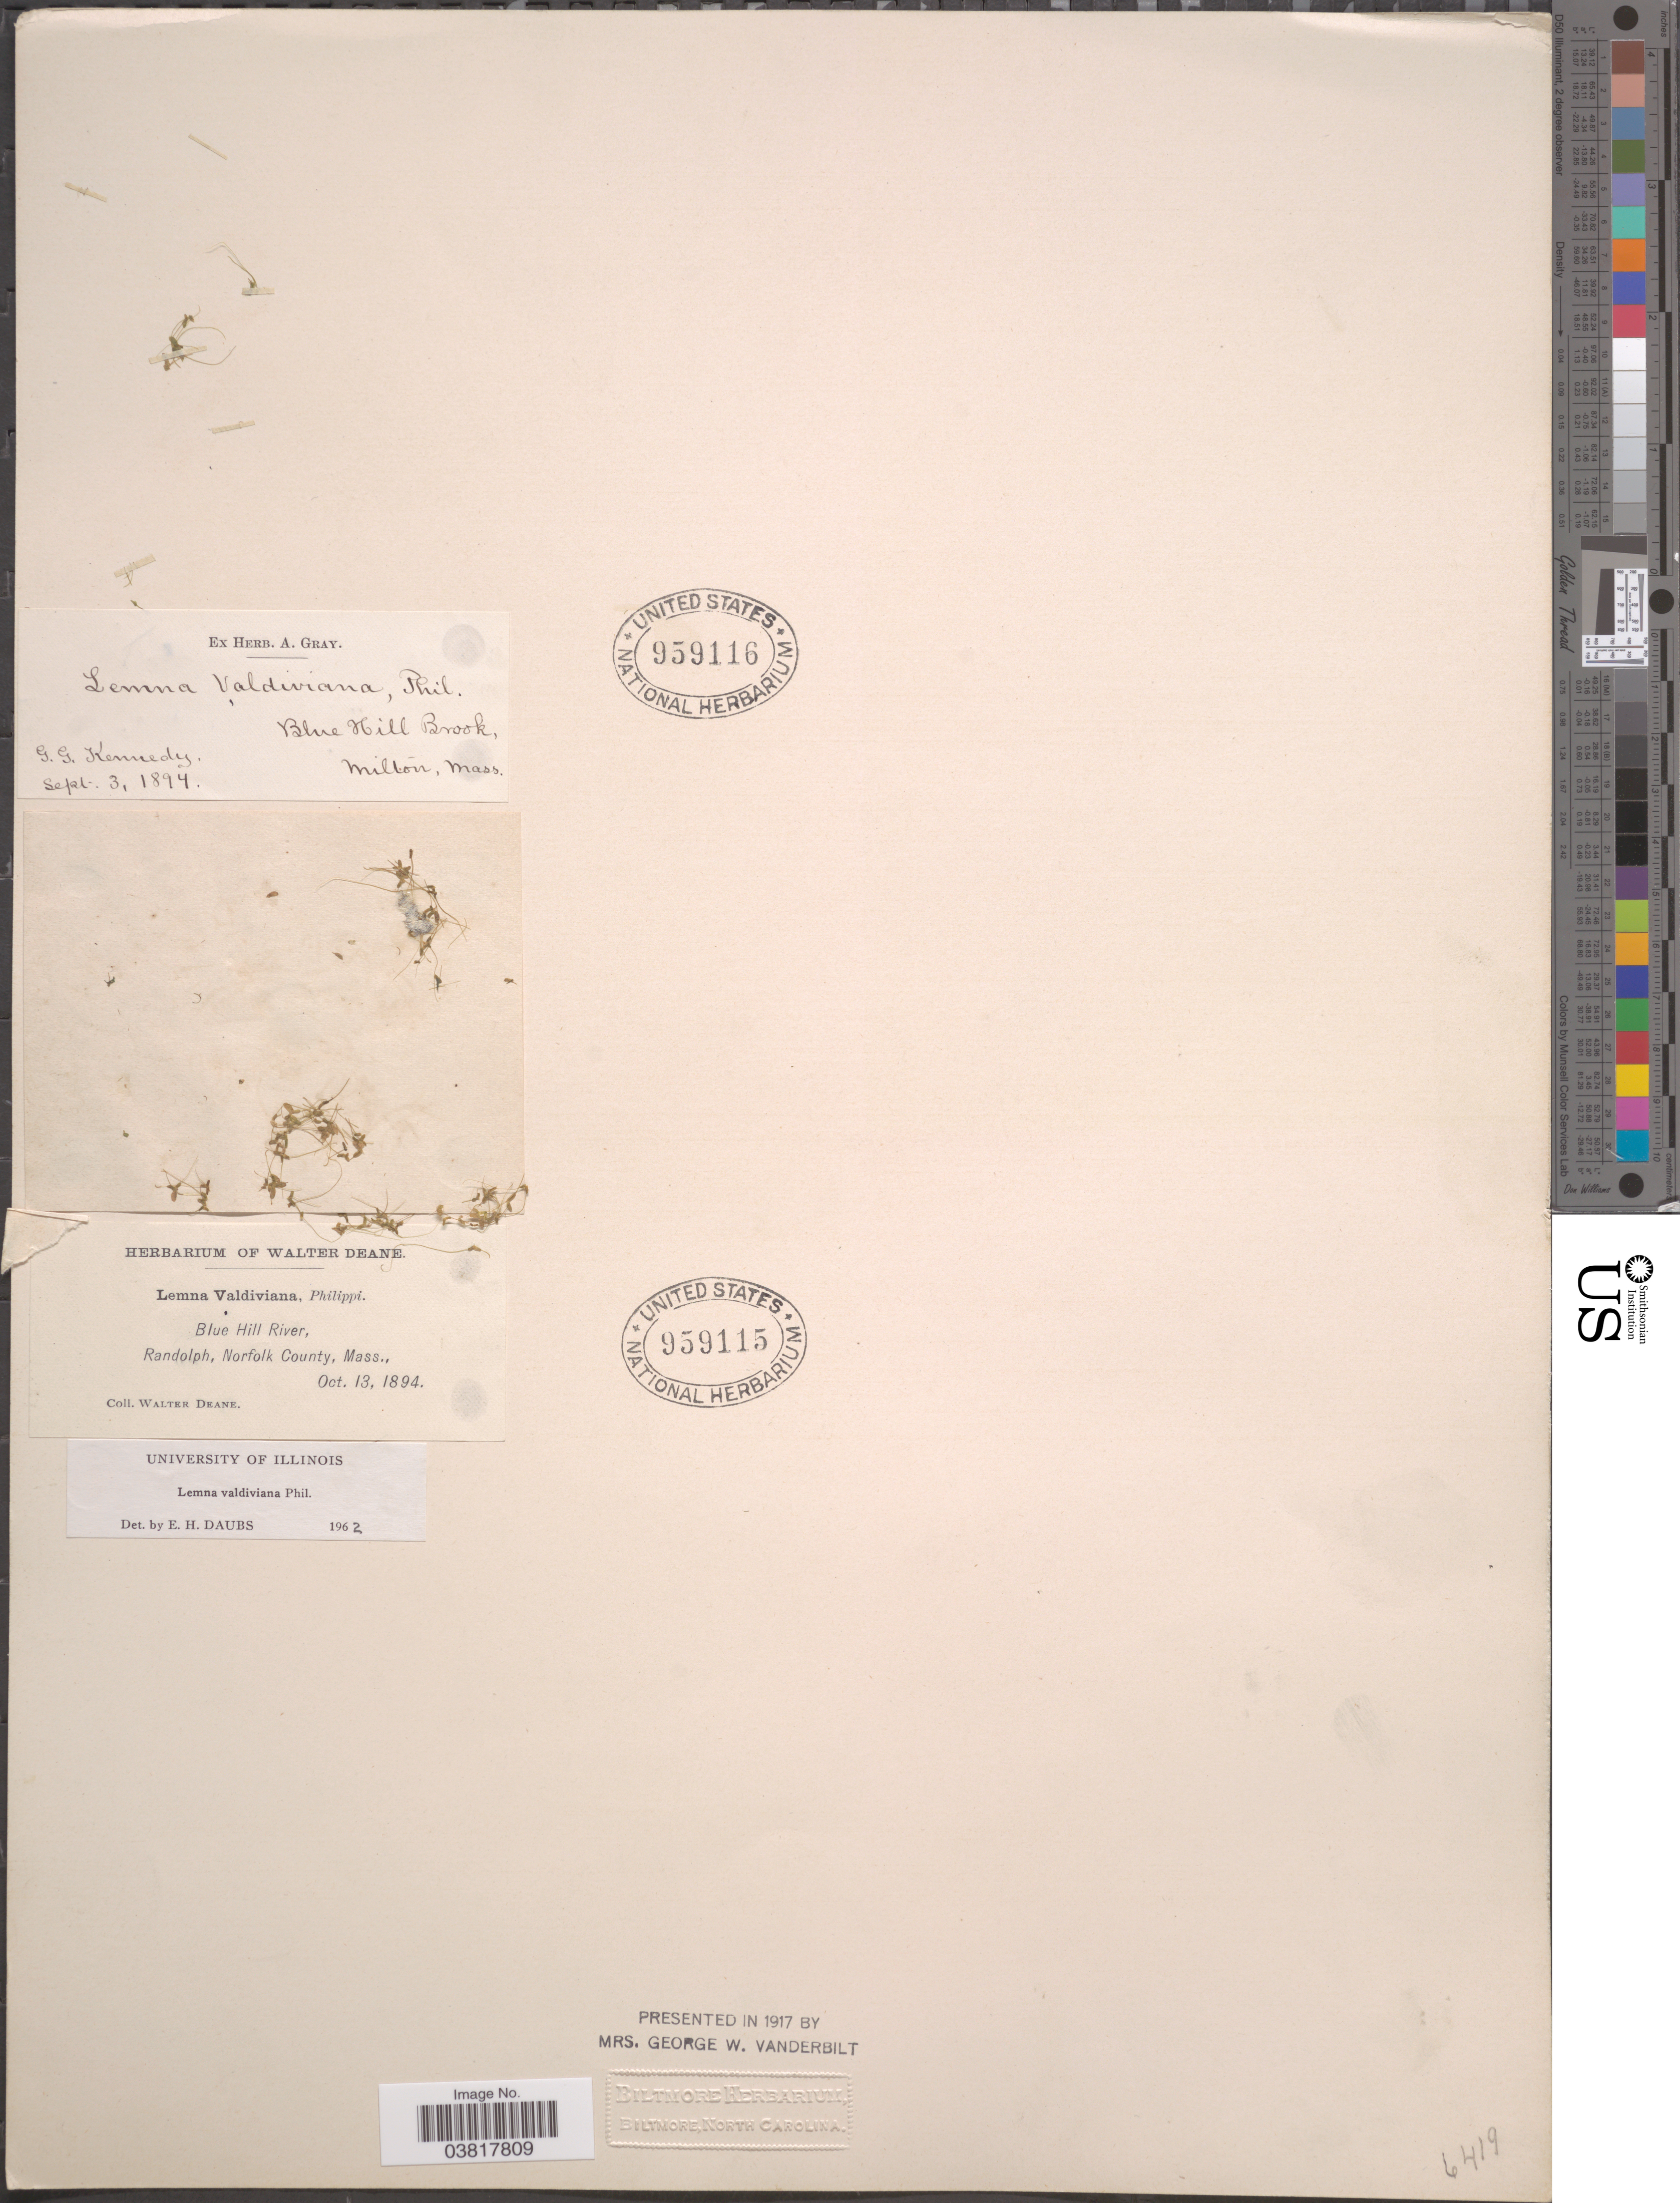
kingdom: Plantae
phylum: Tracheophyta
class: Liliopsida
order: Alismatales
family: Araceae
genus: Lemna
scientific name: Lemna valdiviana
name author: Phil.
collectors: W. Deane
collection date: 1894-10-13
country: United States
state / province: Massachusetts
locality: Blue Hill River, Randolph, Norfolk County.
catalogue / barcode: US 959115-2